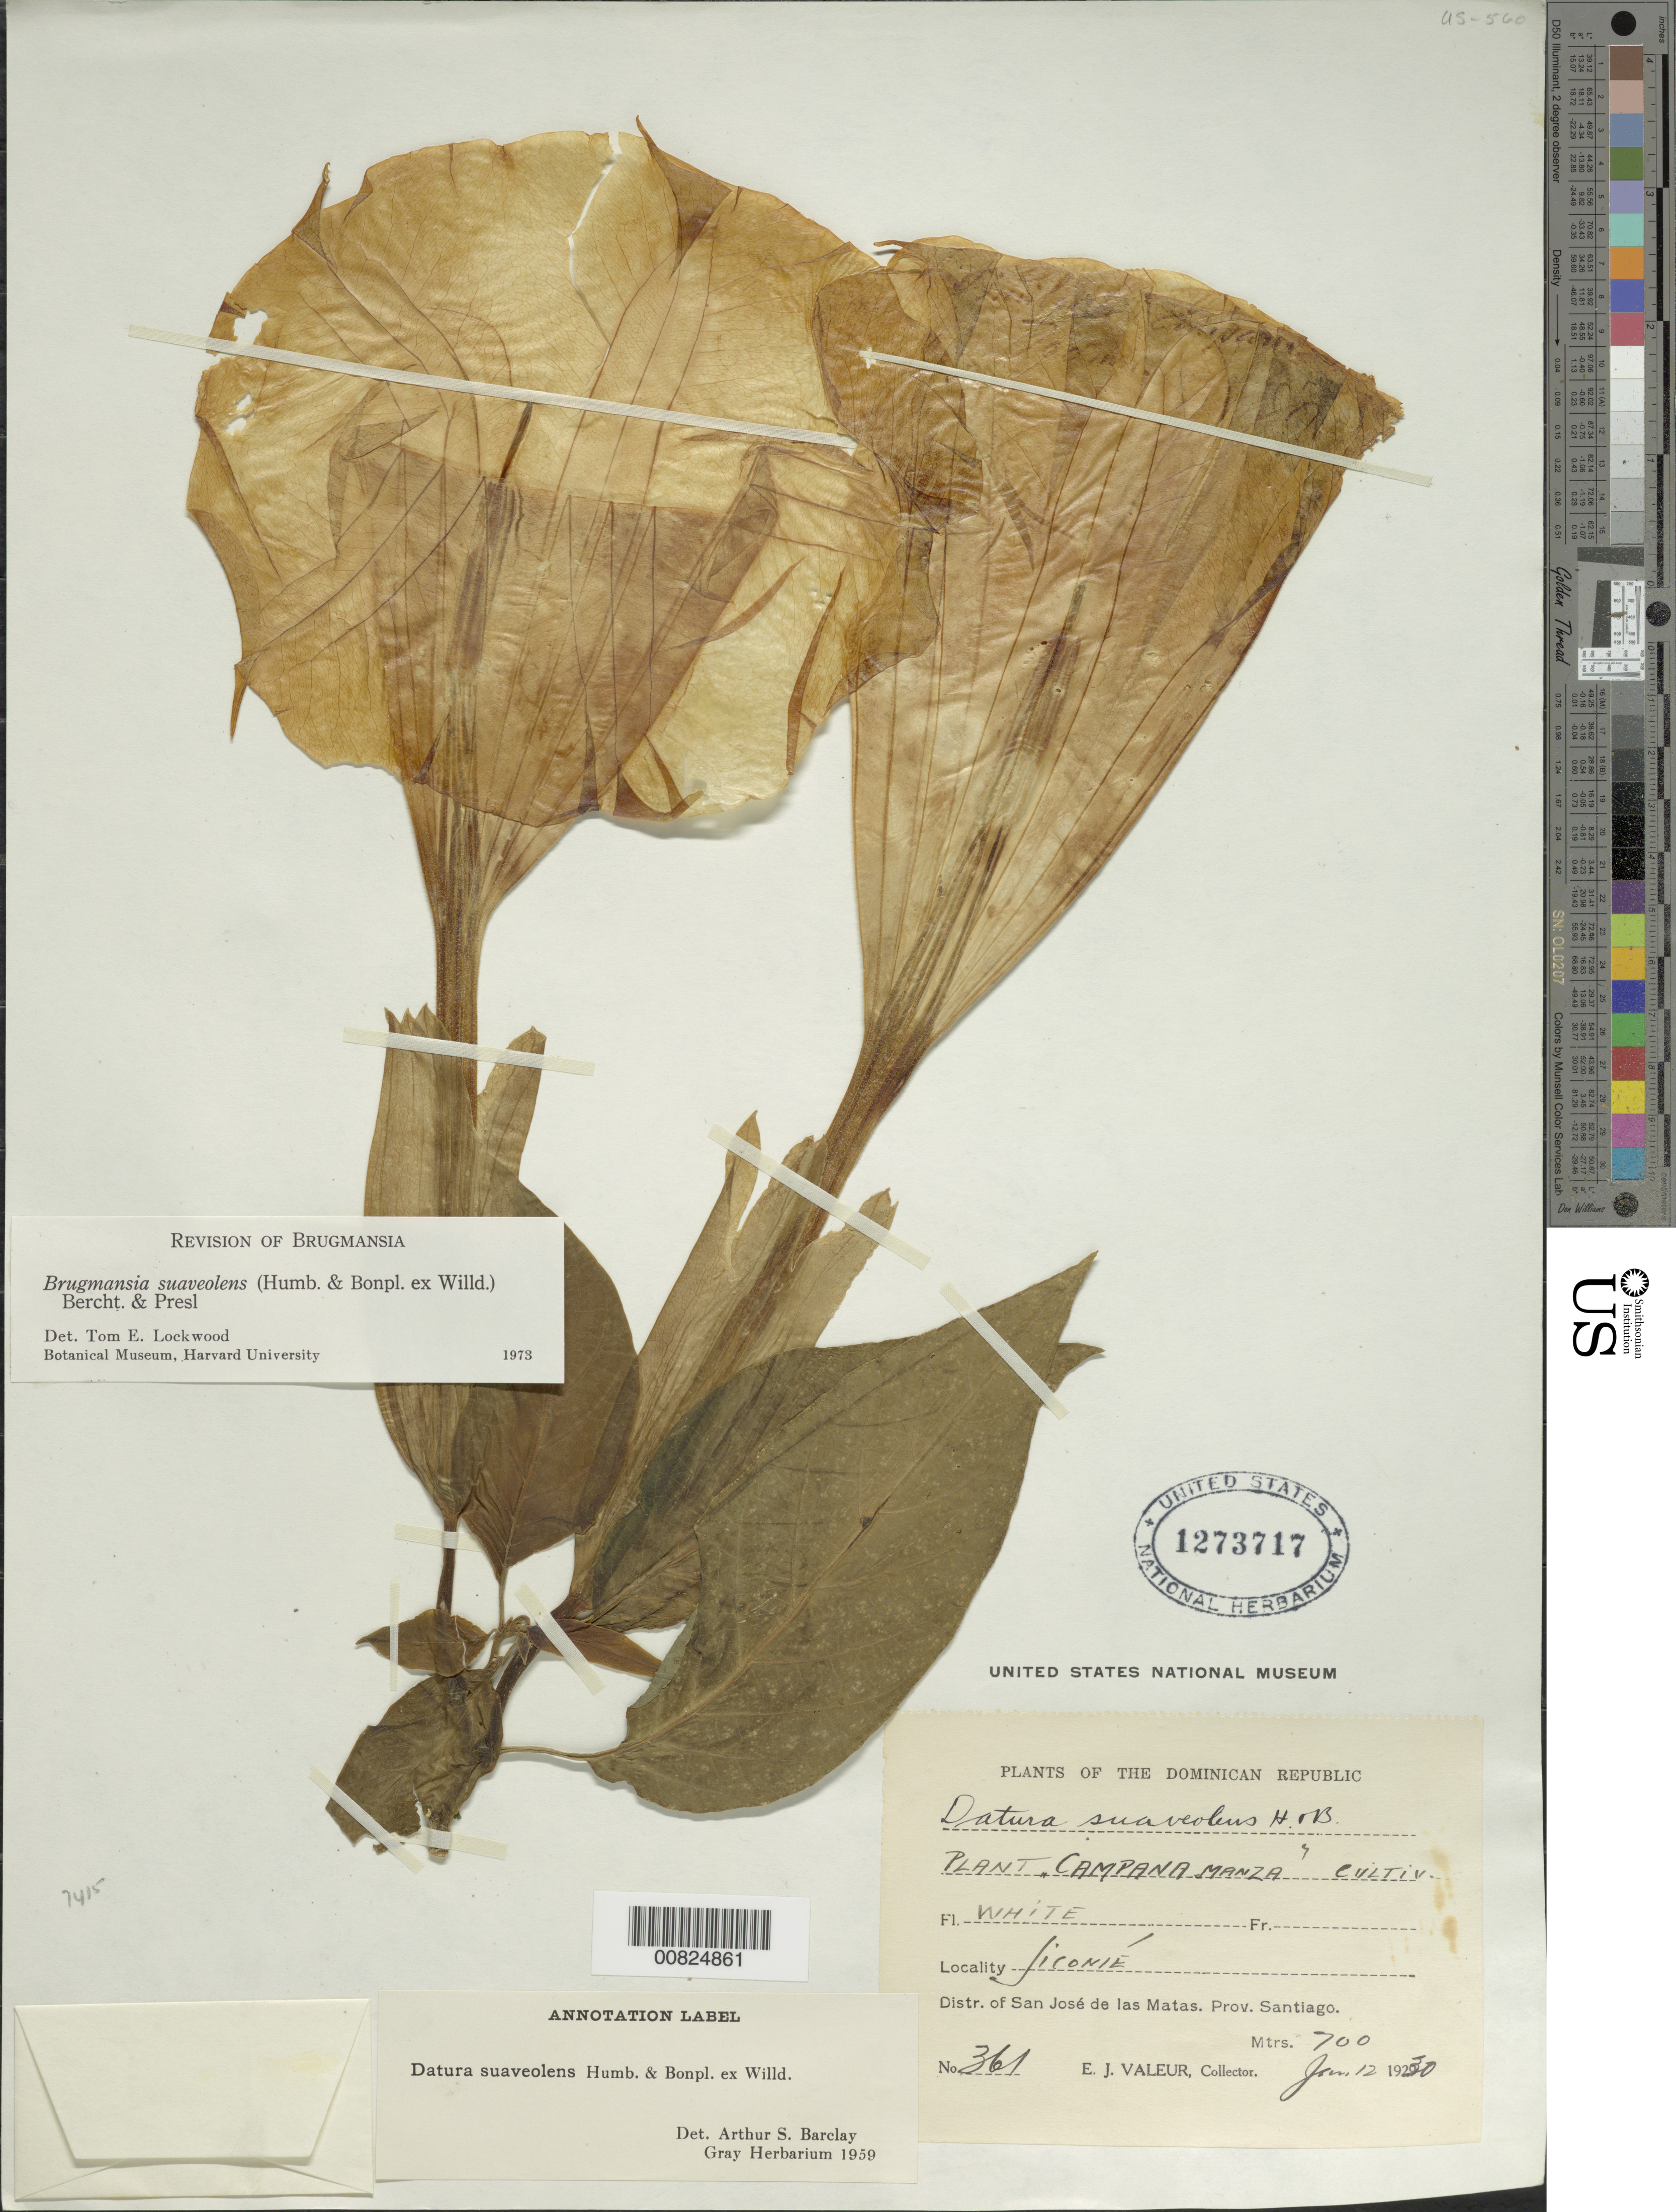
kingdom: Plantae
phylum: Tracheophyta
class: Magnoliopsida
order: Solanales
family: Solanaceae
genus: Brugmansia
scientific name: Brugmansia suaveolens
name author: (Humb. & Bonpl. ex Willd.) Brecht. & J. Presl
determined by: Lockwood, T. E.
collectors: E. Valeur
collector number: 361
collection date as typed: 12 Jun 1930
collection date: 1930-06-12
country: Dominican Republic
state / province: Santiago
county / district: San José de las Matas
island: Hispaniola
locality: Jicomé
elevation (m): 700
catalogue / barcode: US 1273717